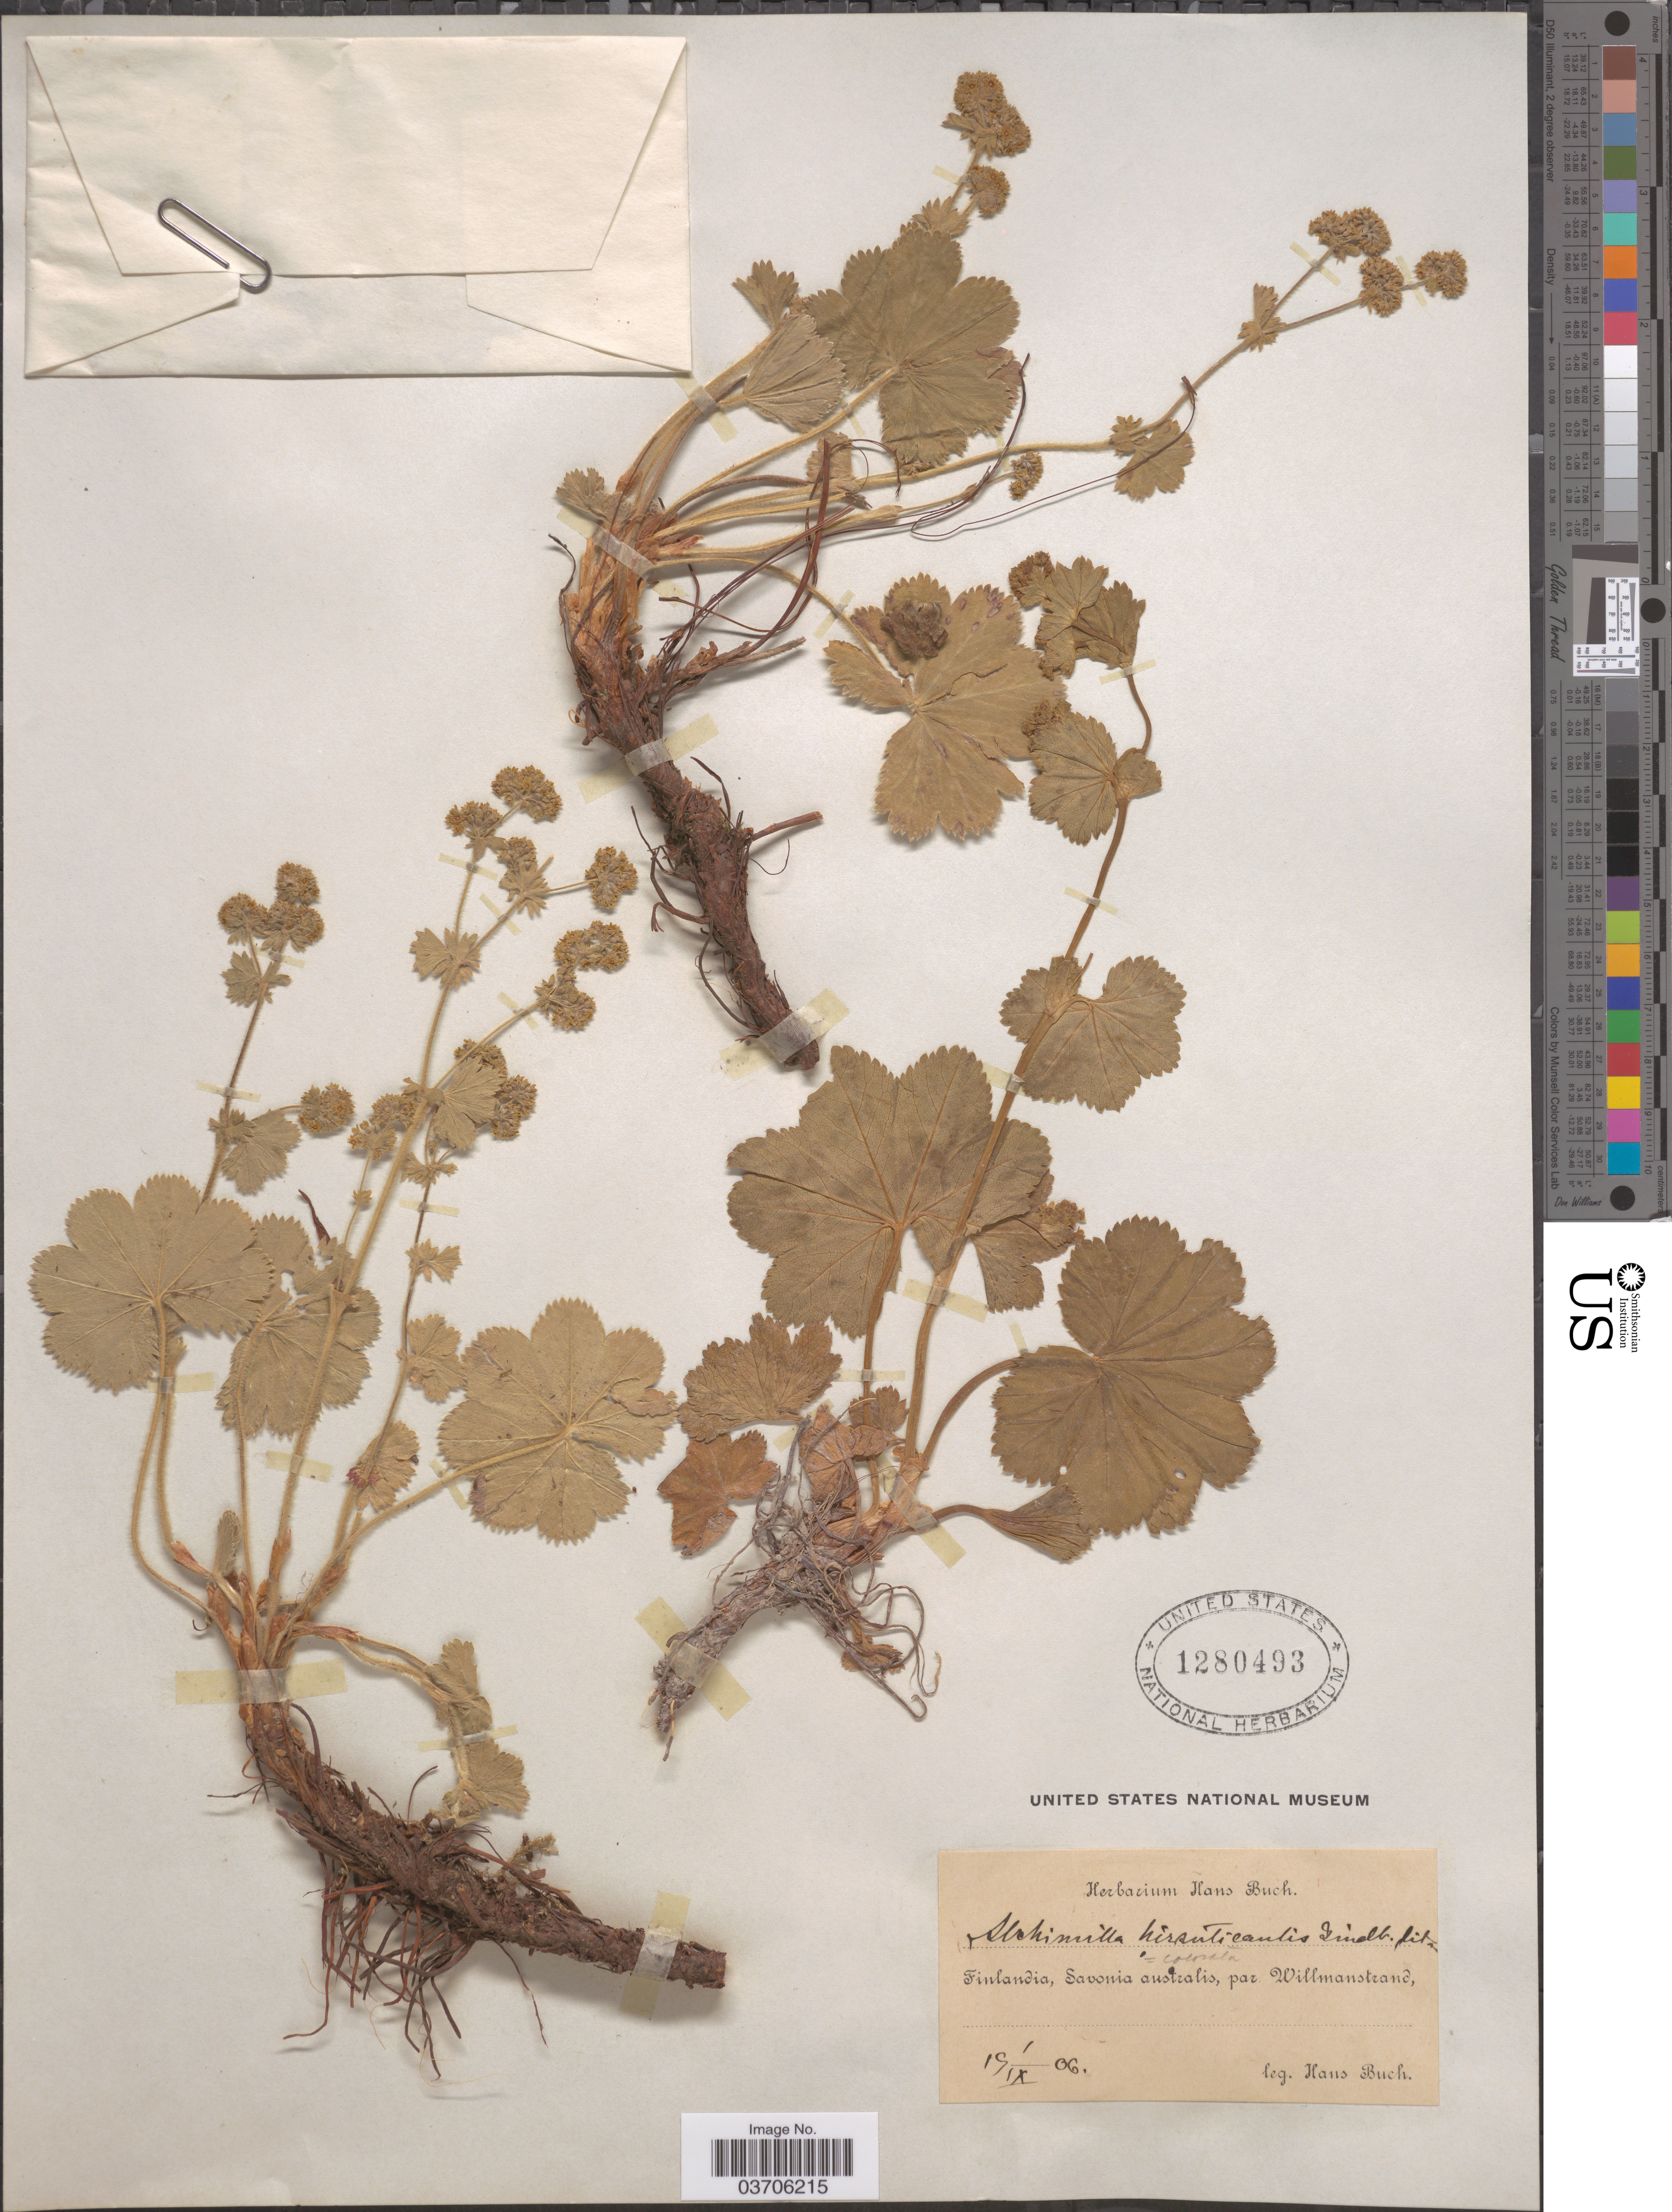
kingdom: Plantae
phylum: Tracheophyta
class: Magnoliopsida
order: Rosales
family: Rosaceae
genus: Alchemilla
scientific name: Alchemilla hirsuticaulis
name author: H. Lindb.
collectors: H. R. V. Buch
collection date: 1906-09-01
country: Finland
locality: Savonia australis, par Willmanstrand.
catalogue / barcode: US 1280493